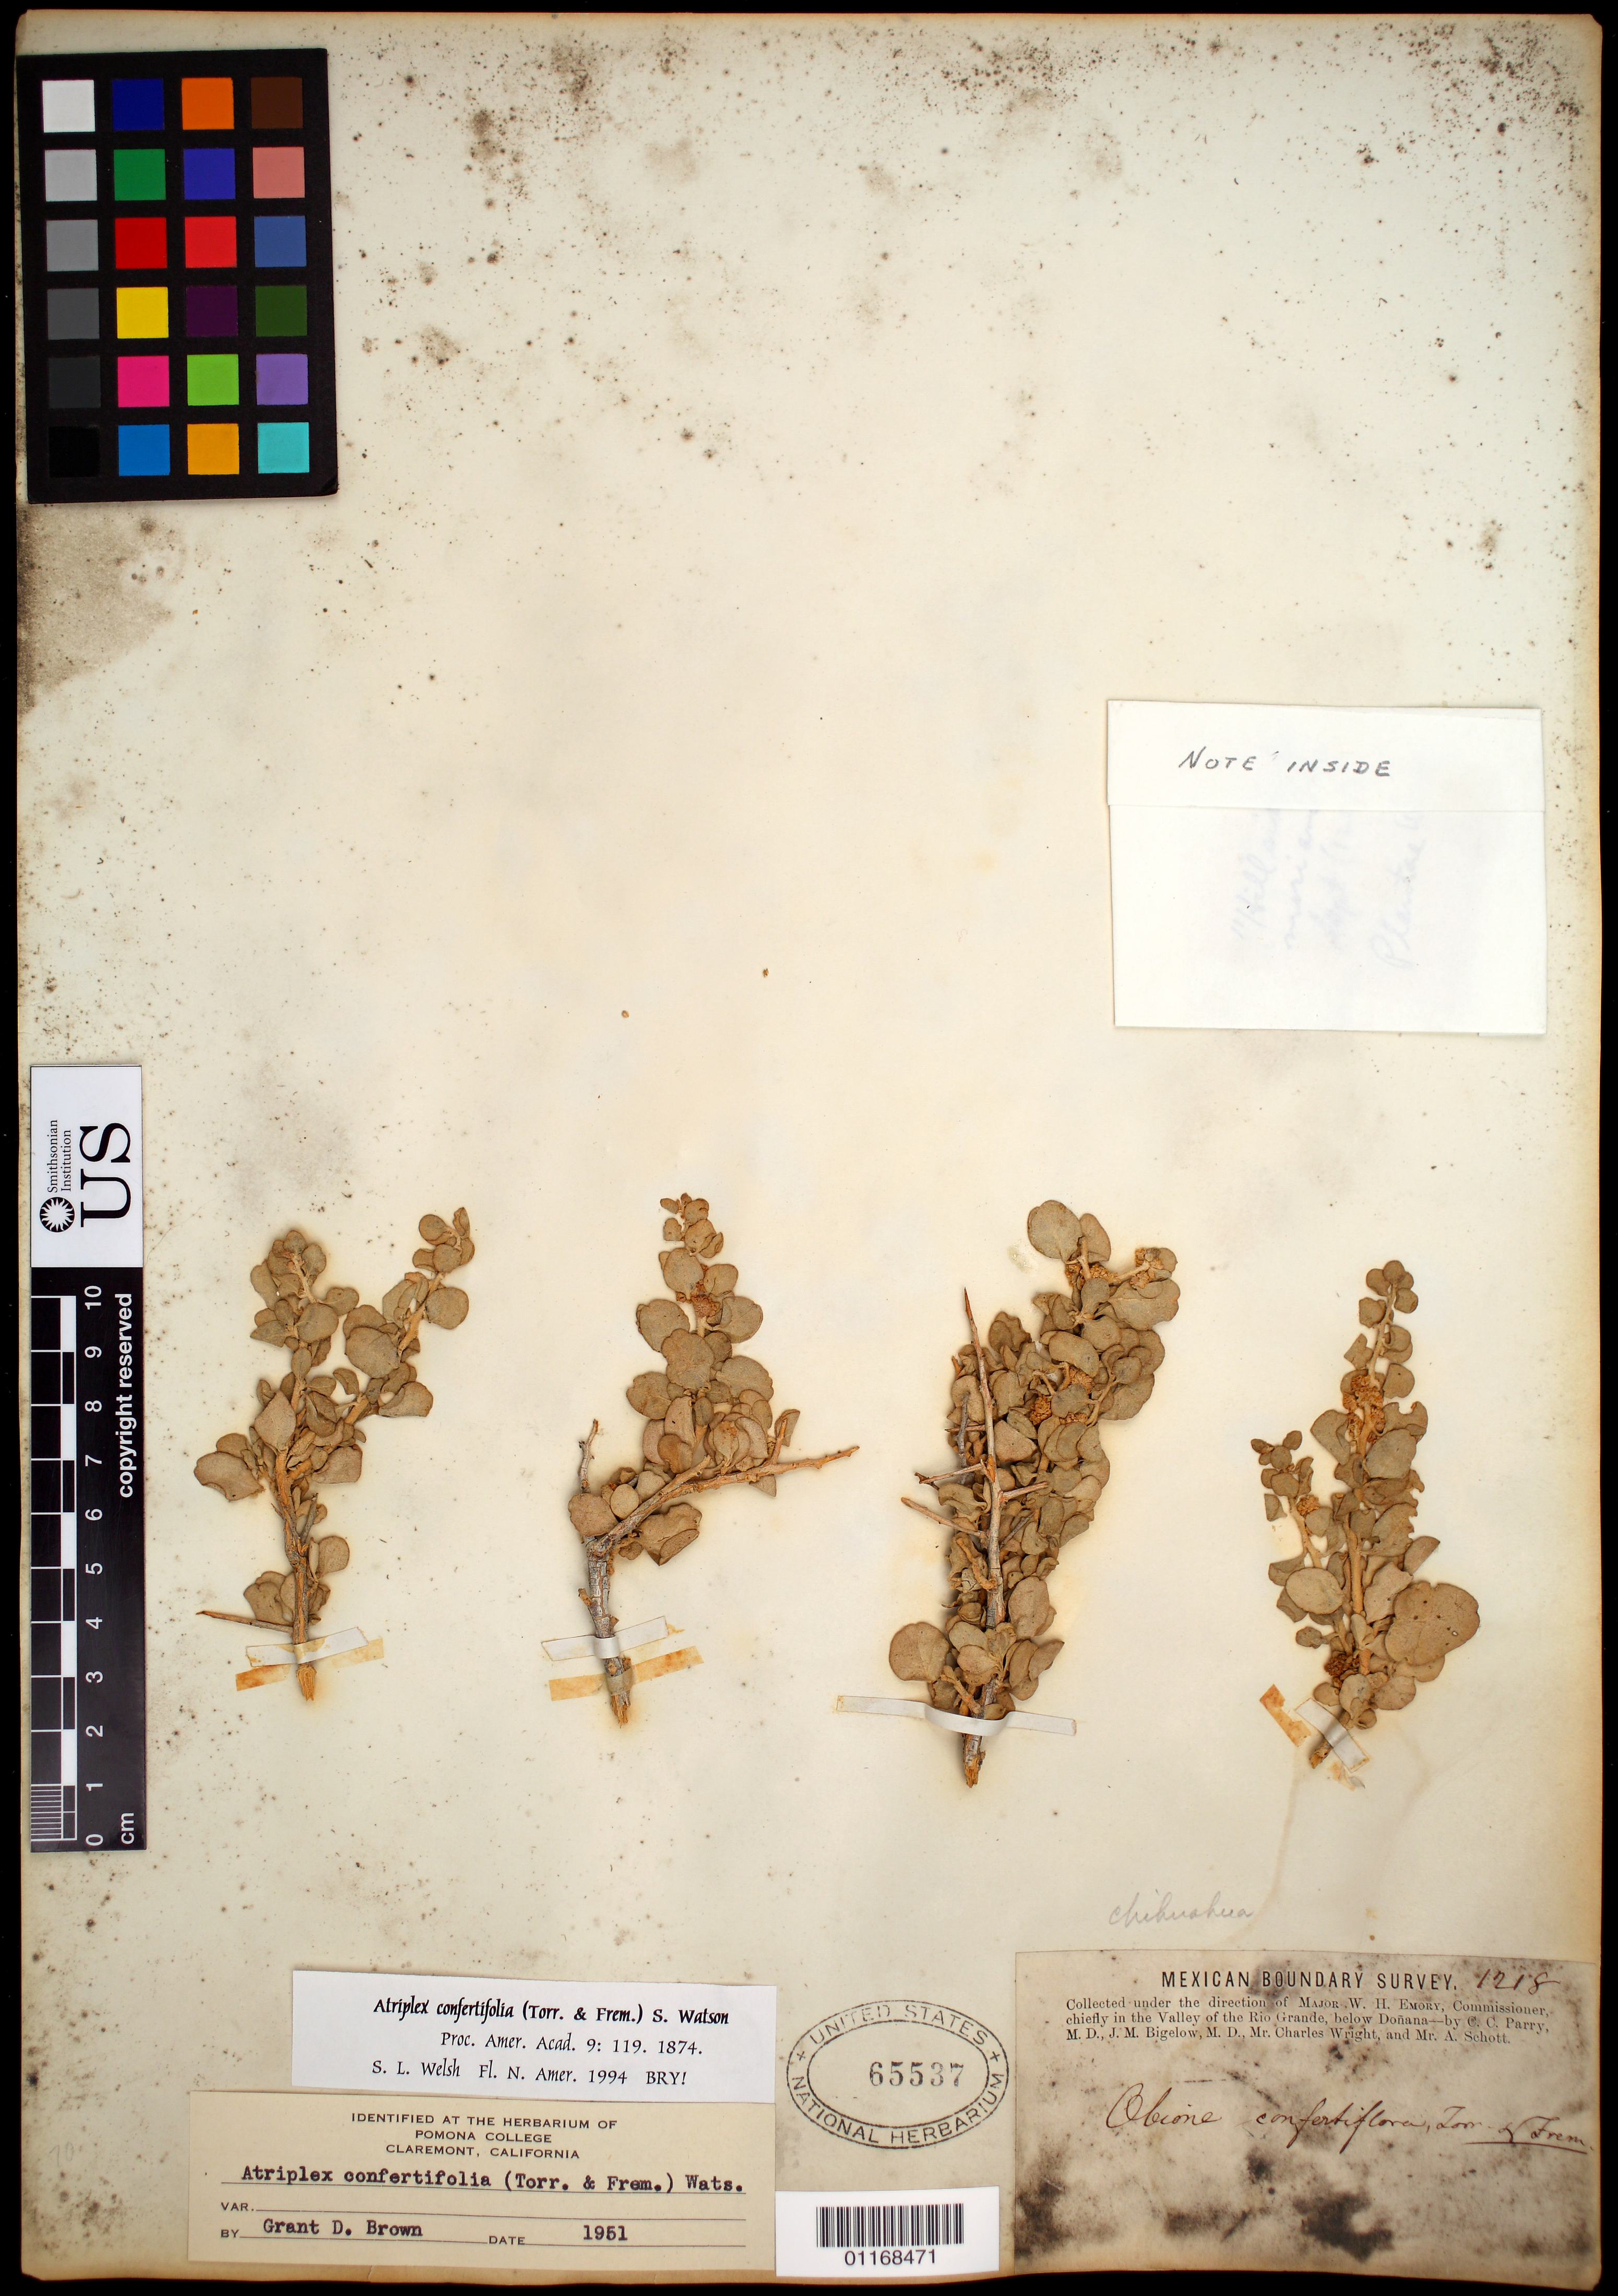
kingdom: Plantae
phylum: Tracheophyta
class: Magnoliopsida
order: Caryophyllales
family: Amaranthaceae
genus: Atriplex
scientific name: Atriplex confertifolia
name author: (Torr. & Frém.) S. Watson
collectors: C. C. Parry, J. M. Bigelow, C. Wright & A. C. V. Schott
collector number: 1218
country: United States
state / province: New Mexico / Texas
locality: Valley of the Rio Grande, below Doñana.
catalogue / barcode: US 65537